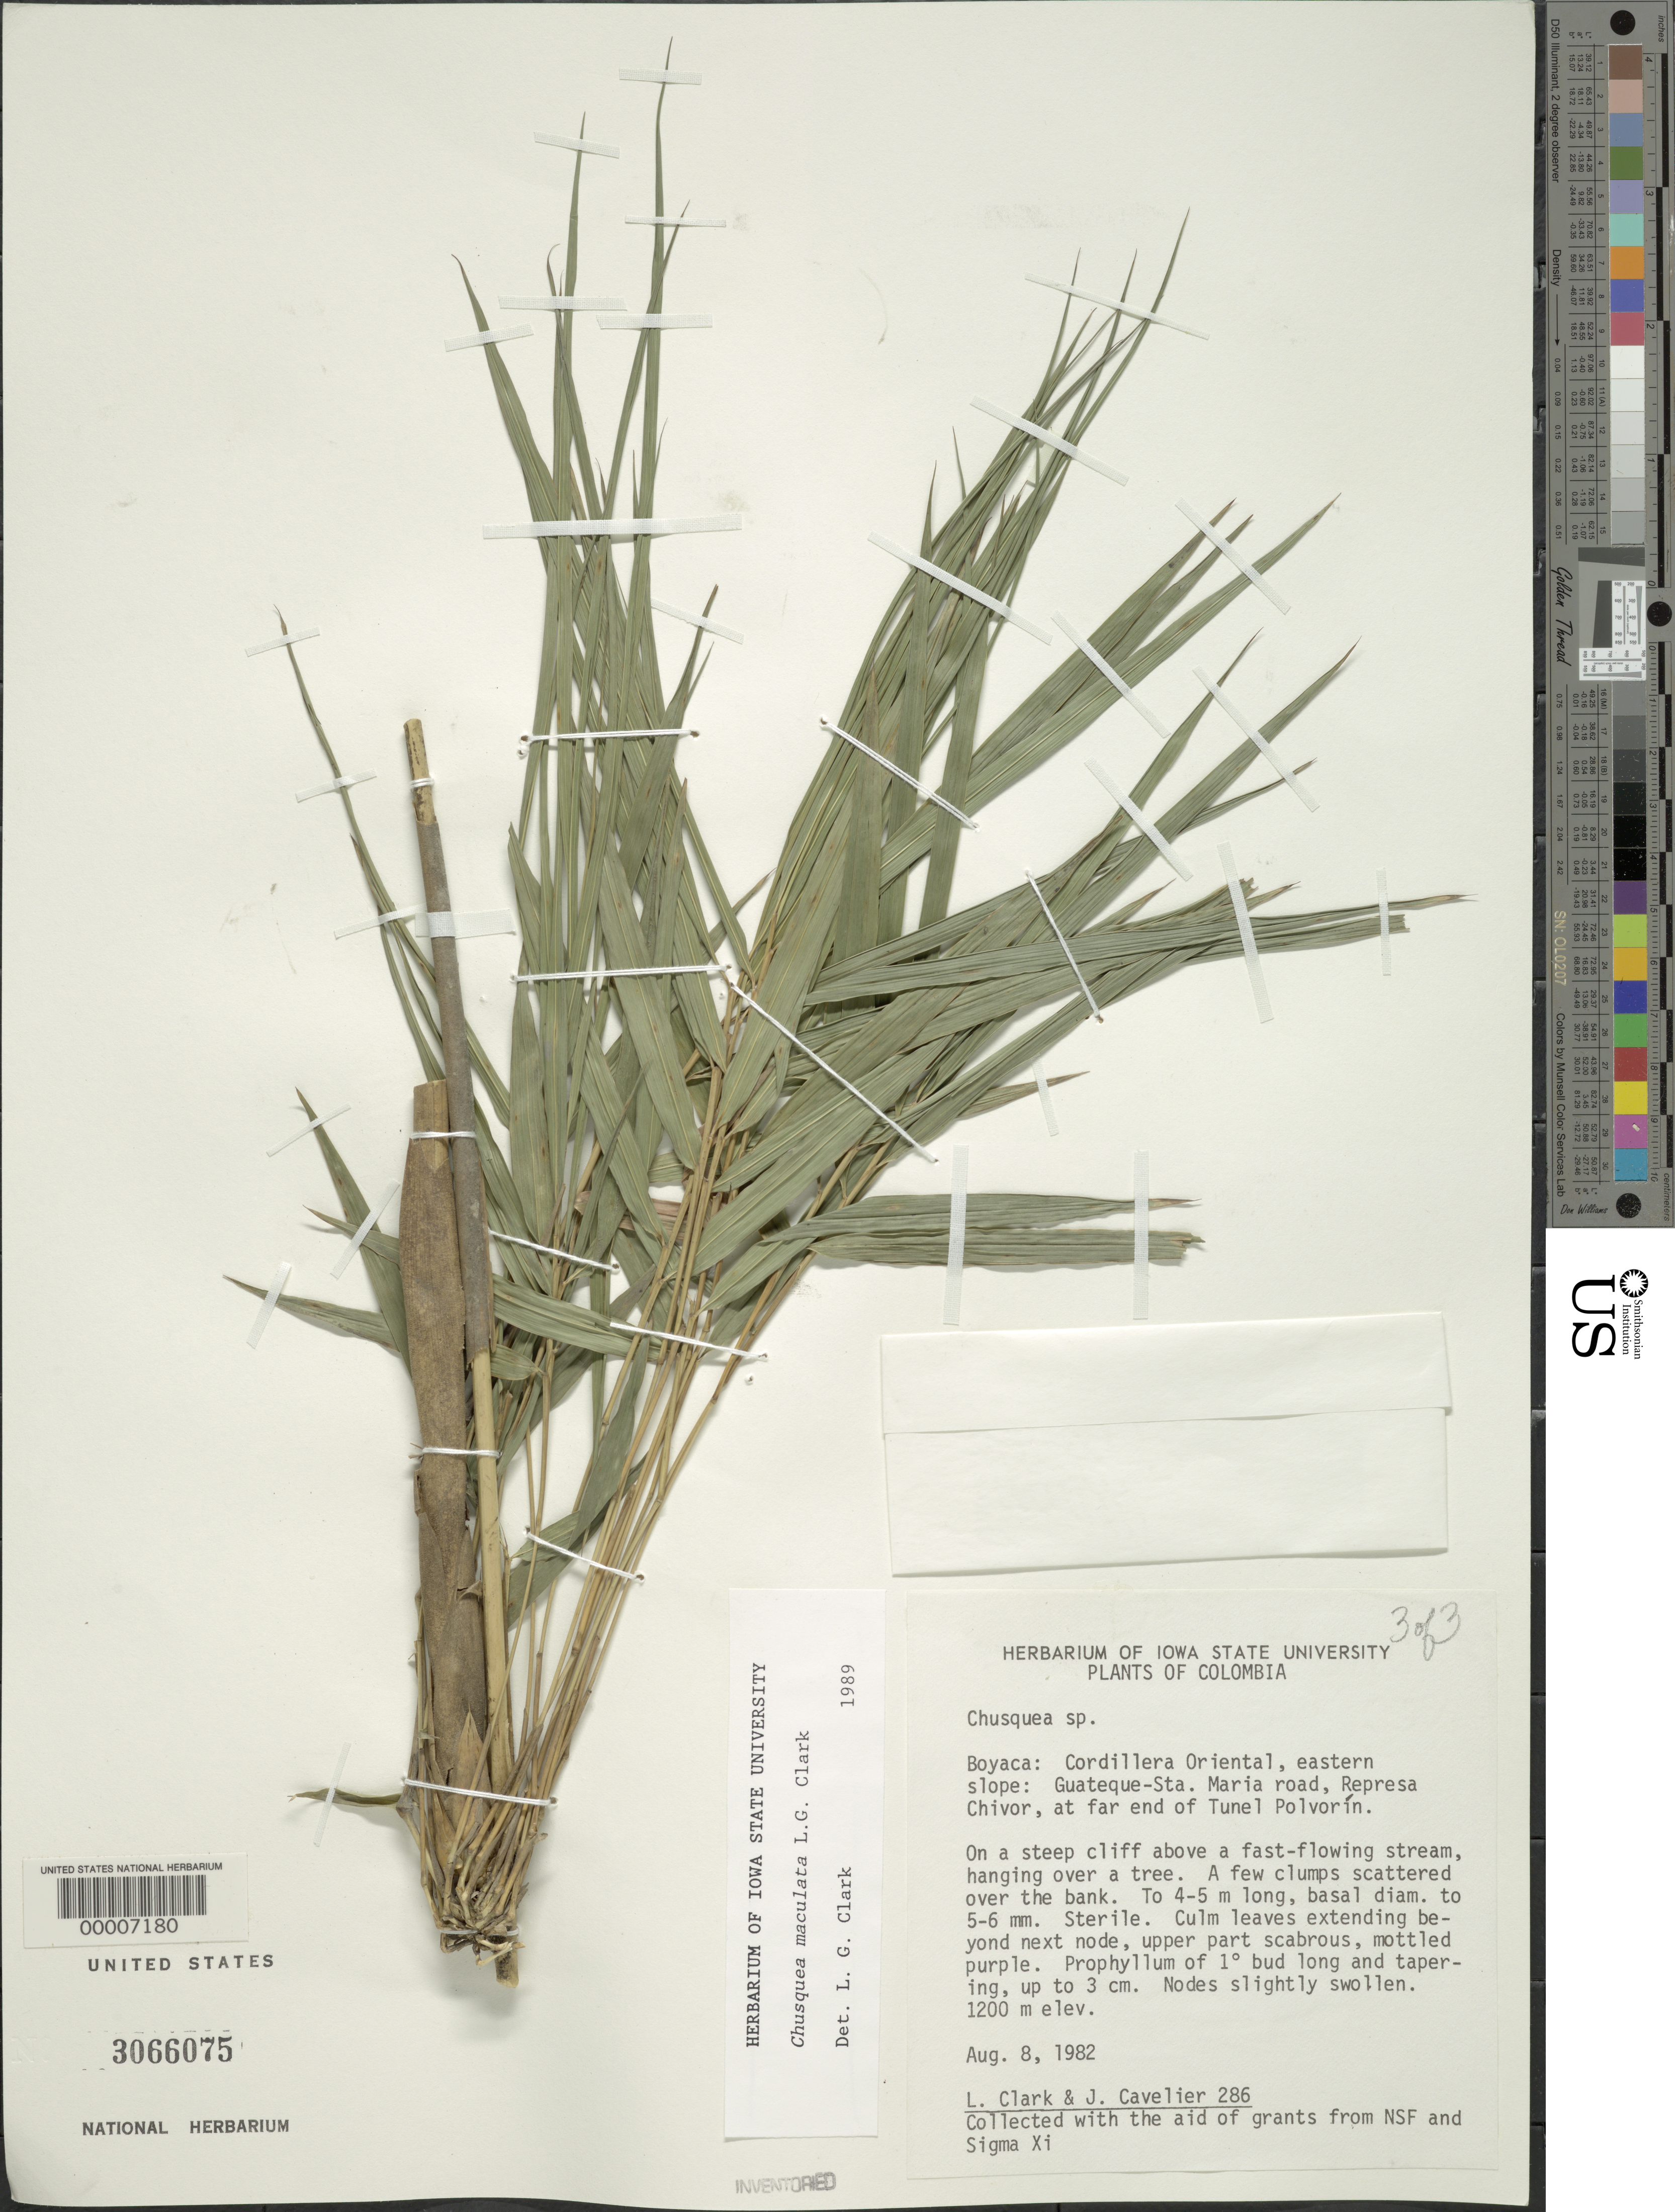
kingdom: Plantae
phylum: Tracheophyta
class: Liliopsida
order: Poales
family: Poaceae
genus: Chusquea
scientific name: Chusquea maculata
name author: L.G. Clark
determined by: Clark, Lynn G., (ISC), Iowa State University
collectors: L. G. Clark & J. Cavelier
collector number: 286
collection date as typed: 08 Aug 1982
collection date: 1982-08-08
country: Colombia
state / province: Boyacá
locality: Cordillera Oriental, Represa Chivor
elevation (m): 1200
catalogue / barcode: US 3066075